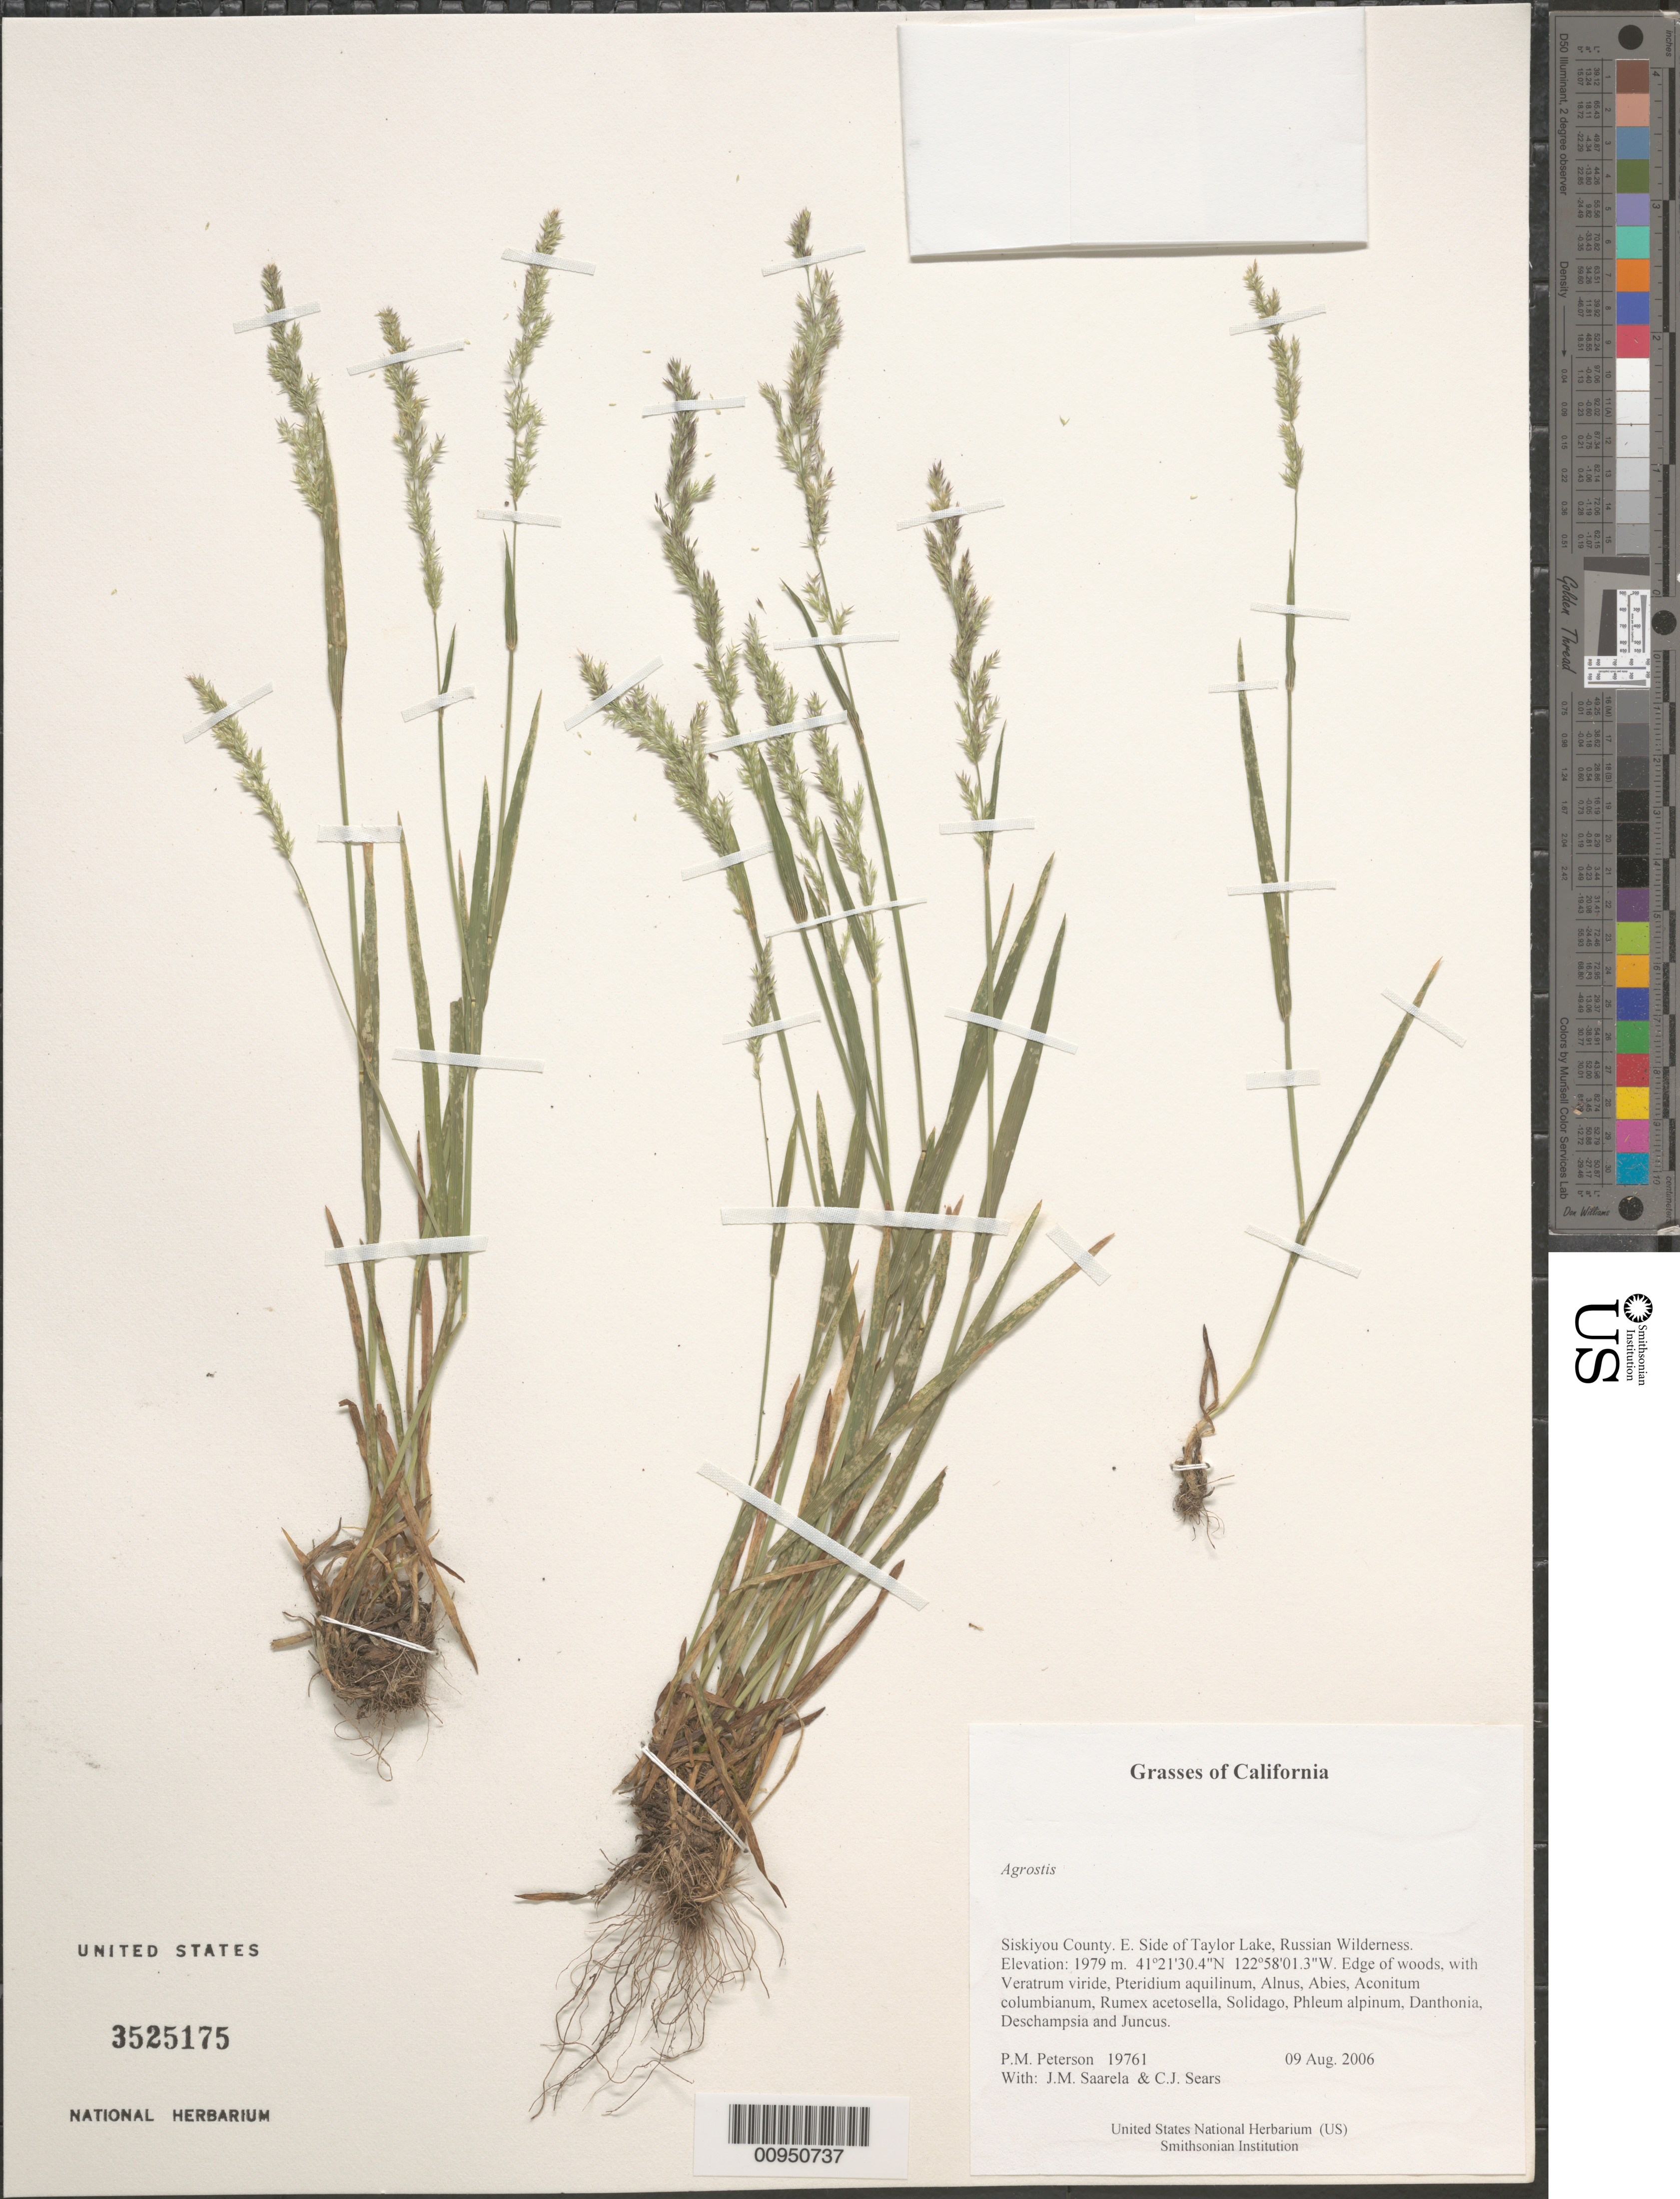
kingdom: Plantae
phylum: Tracheophyta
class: Liliopsida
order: Poales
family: Poaceae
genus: Agrostis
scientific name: Agrostis sp.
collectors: P. M. Peterson, J. Saarela & C. Sears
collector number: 19761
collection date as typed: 09 Aug 2006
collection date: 2006-08-09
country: United States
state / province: California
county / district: Siskiyou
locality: E. Side of Taylor Lake, Russian Wilderness.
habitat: Edge of woods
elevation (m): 1979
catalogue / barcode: US 3525175